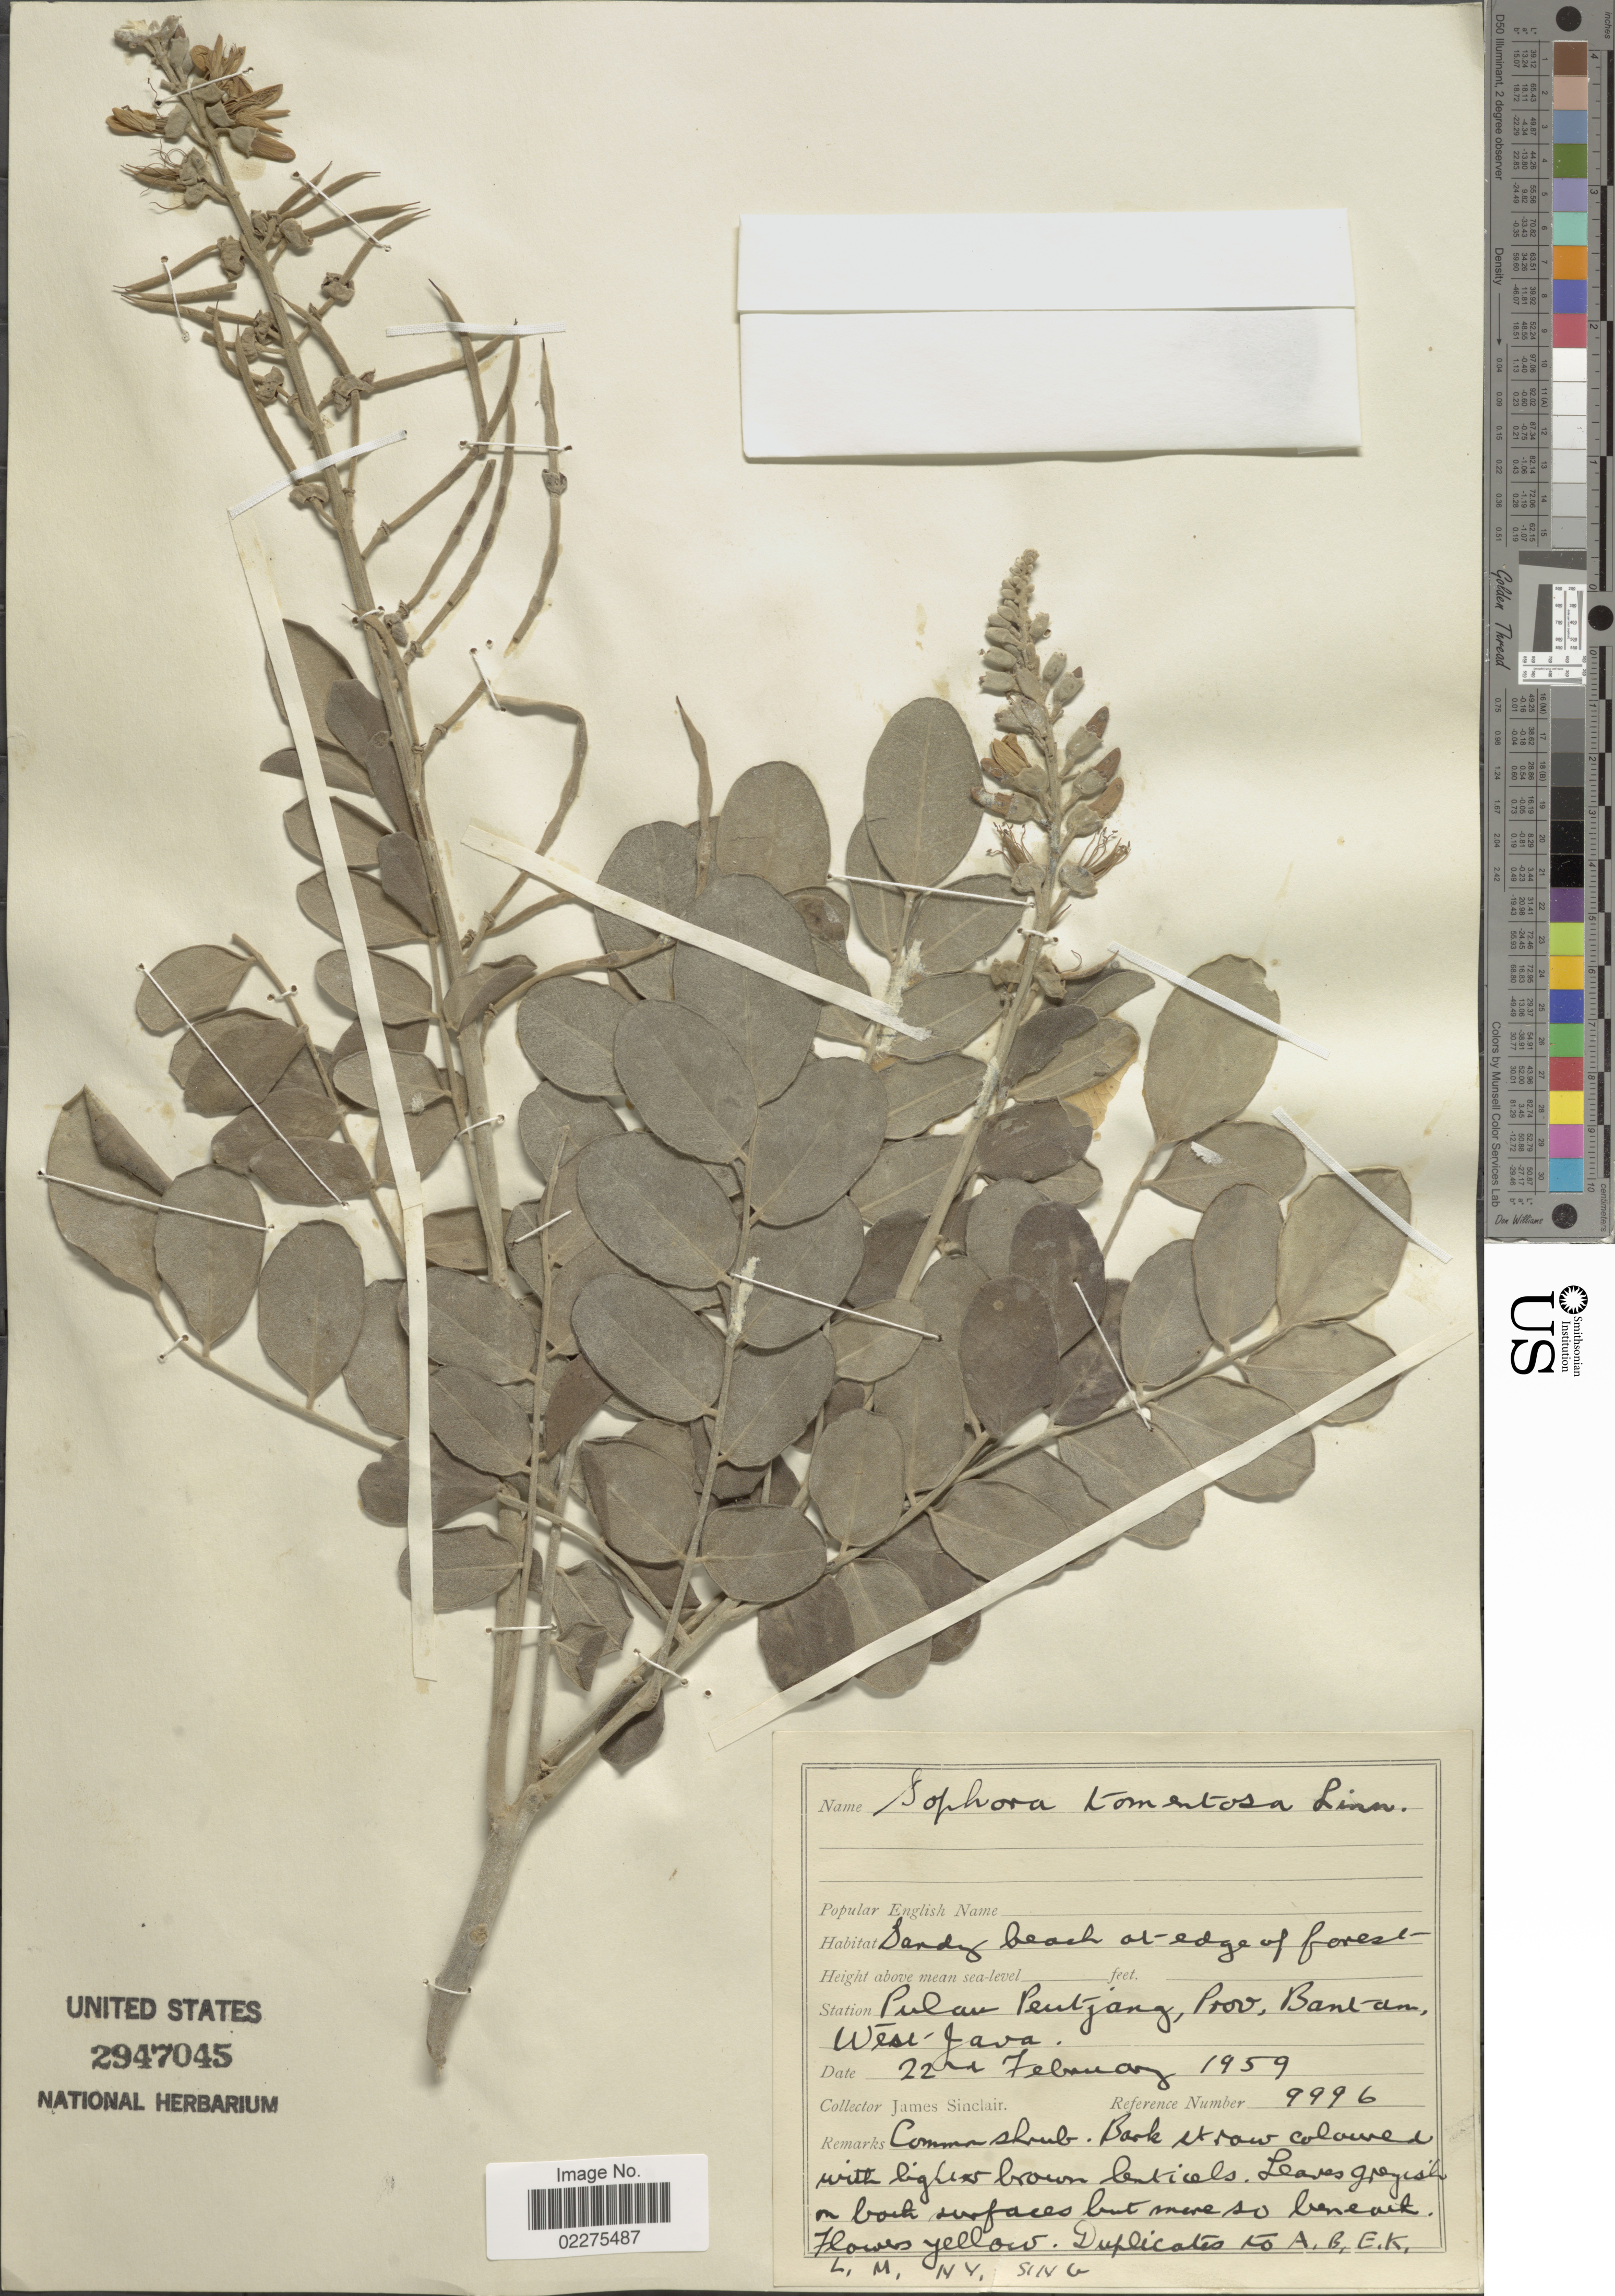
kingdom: Plantae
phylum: Tracheophyta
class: Magnoliopsida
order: Fabales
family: Fabaceae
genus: Sophora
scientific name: Sophora tomentosa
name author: L.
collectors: J. Sinclair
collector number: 9996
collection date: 1959-02-22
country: Indonesia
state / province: Java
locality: Pulan Pentjang, Prov. Bantam, West Java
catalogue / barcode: US 2947045